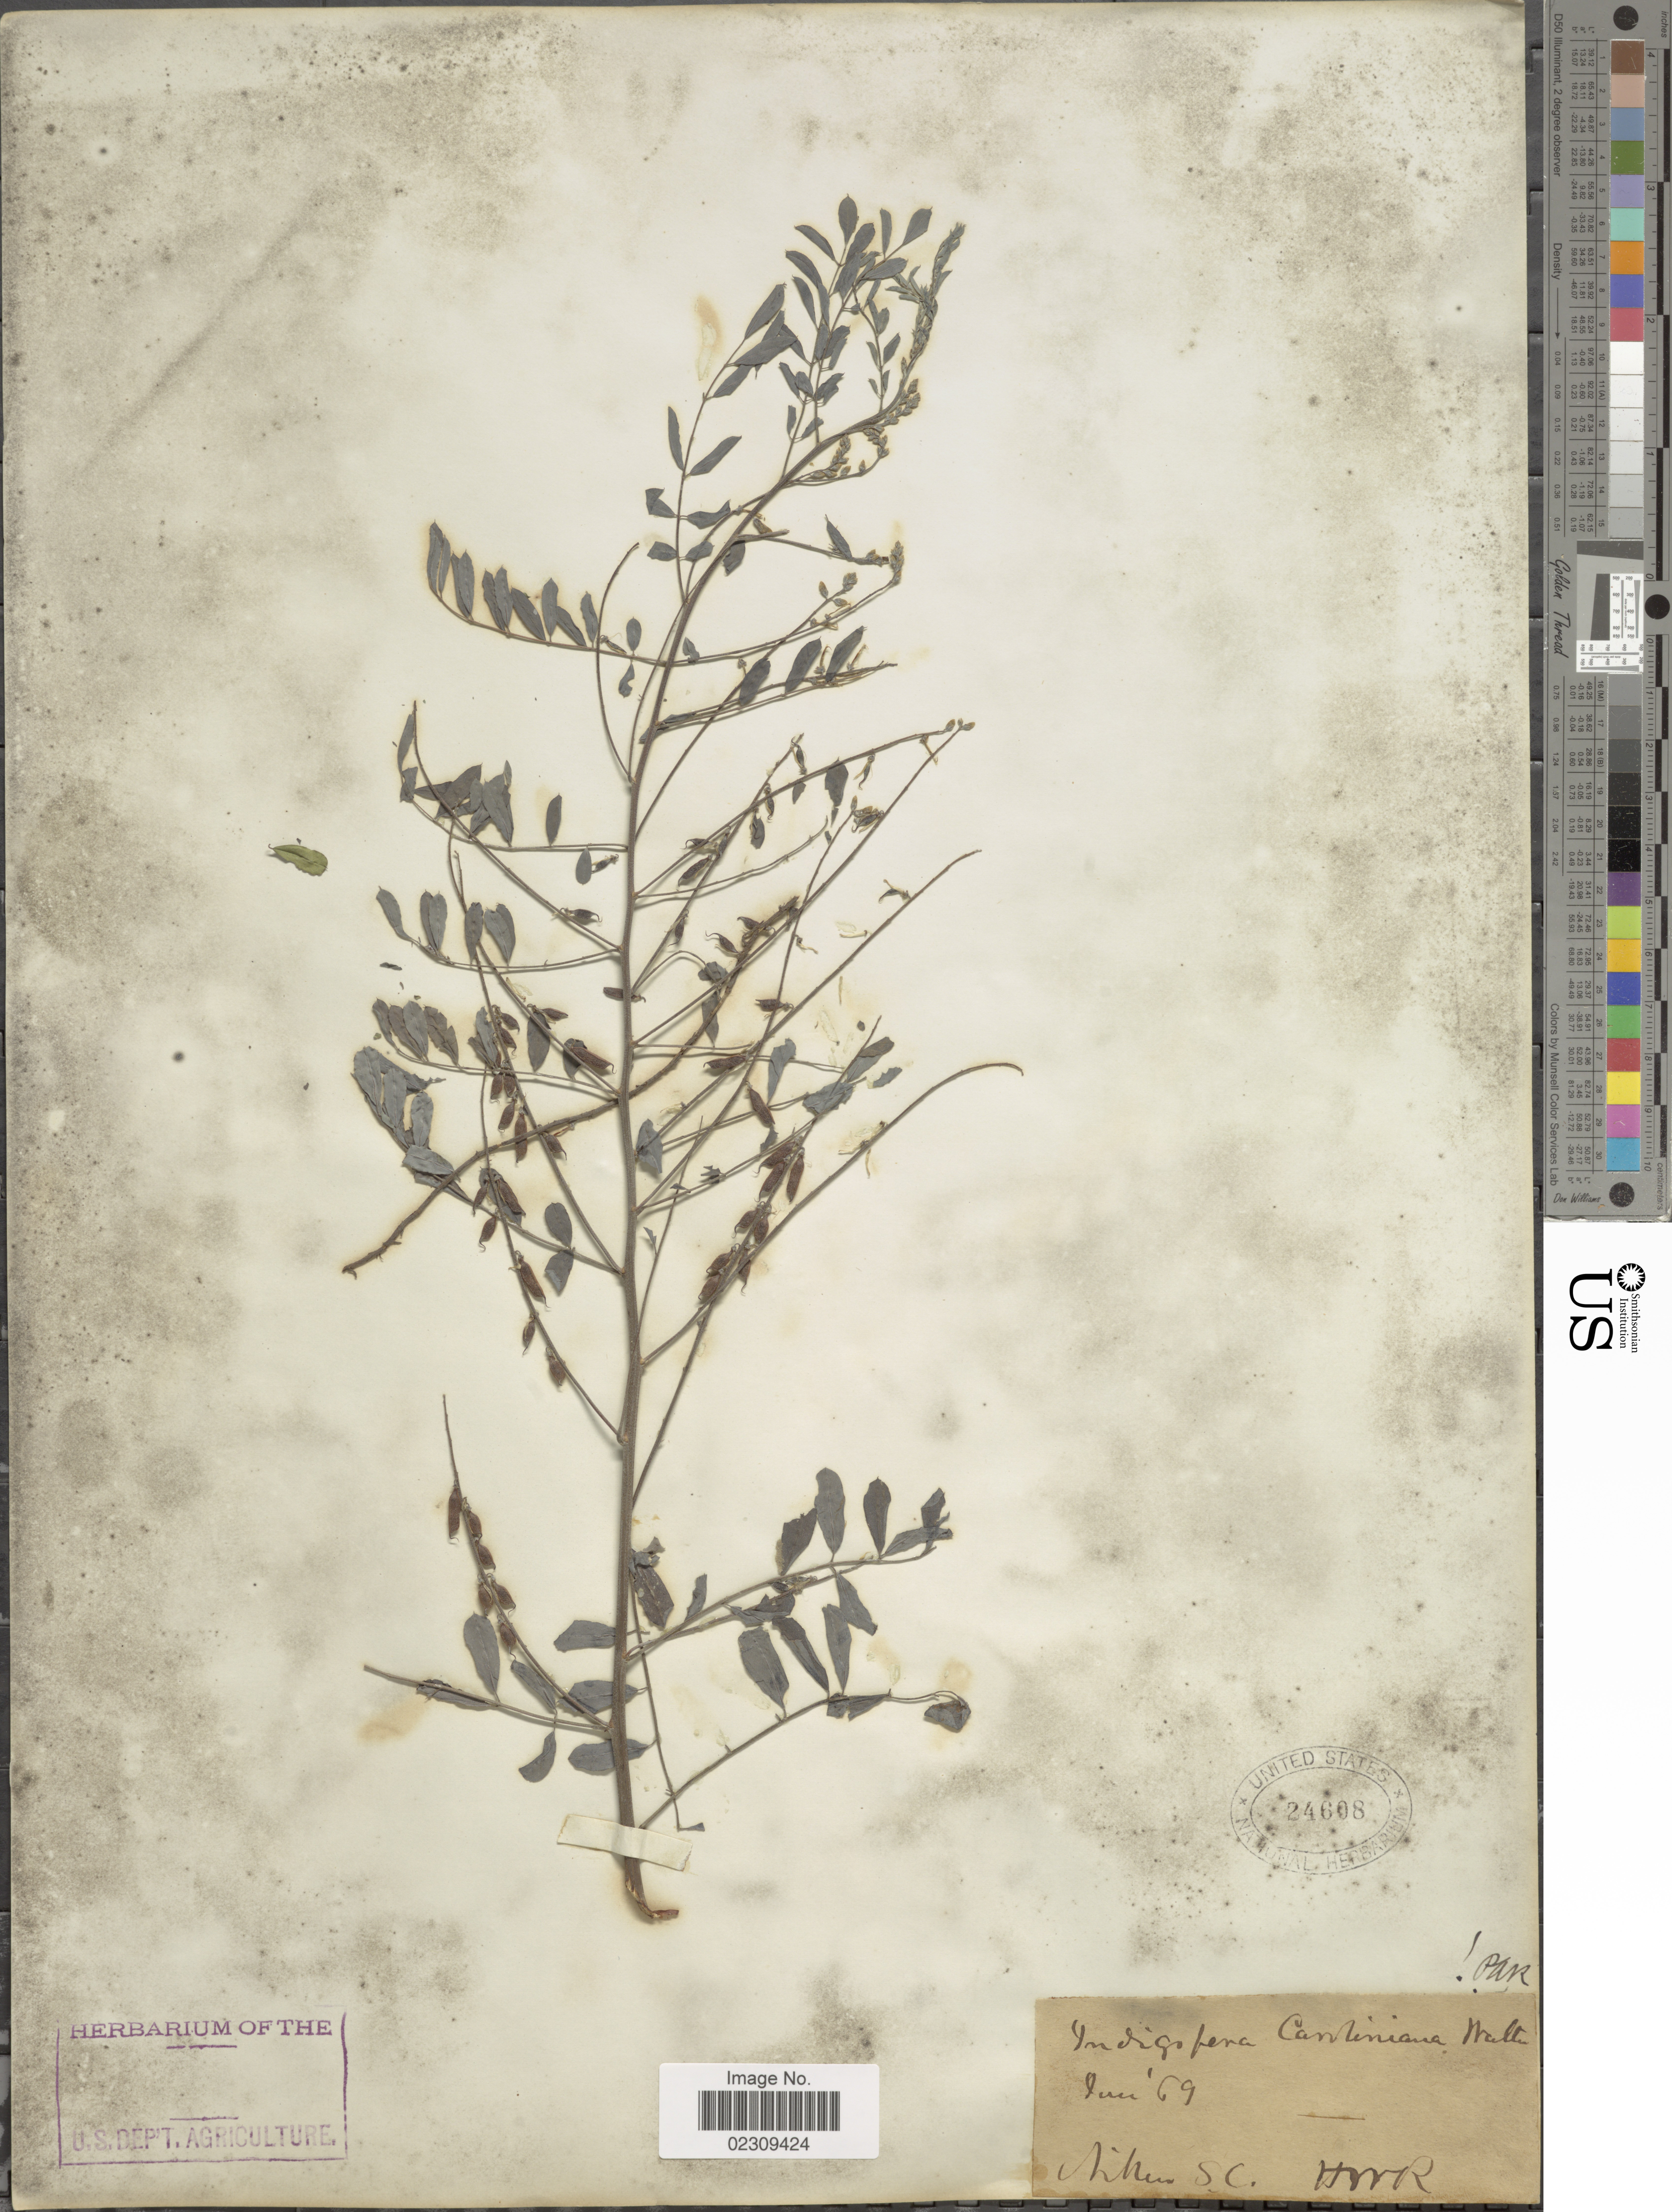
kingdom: Plantae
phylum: Tracheophyta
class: Magnoliopsida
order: Fabales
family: Fabaceae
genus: Indigofera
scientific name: Indigofera caroliniana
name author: Mill.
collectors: H. W. R.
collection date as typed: Transcribed d/m/y: /6/69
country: United States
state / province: South Carolina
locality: Aiken, S. C.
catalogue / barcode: US 24608